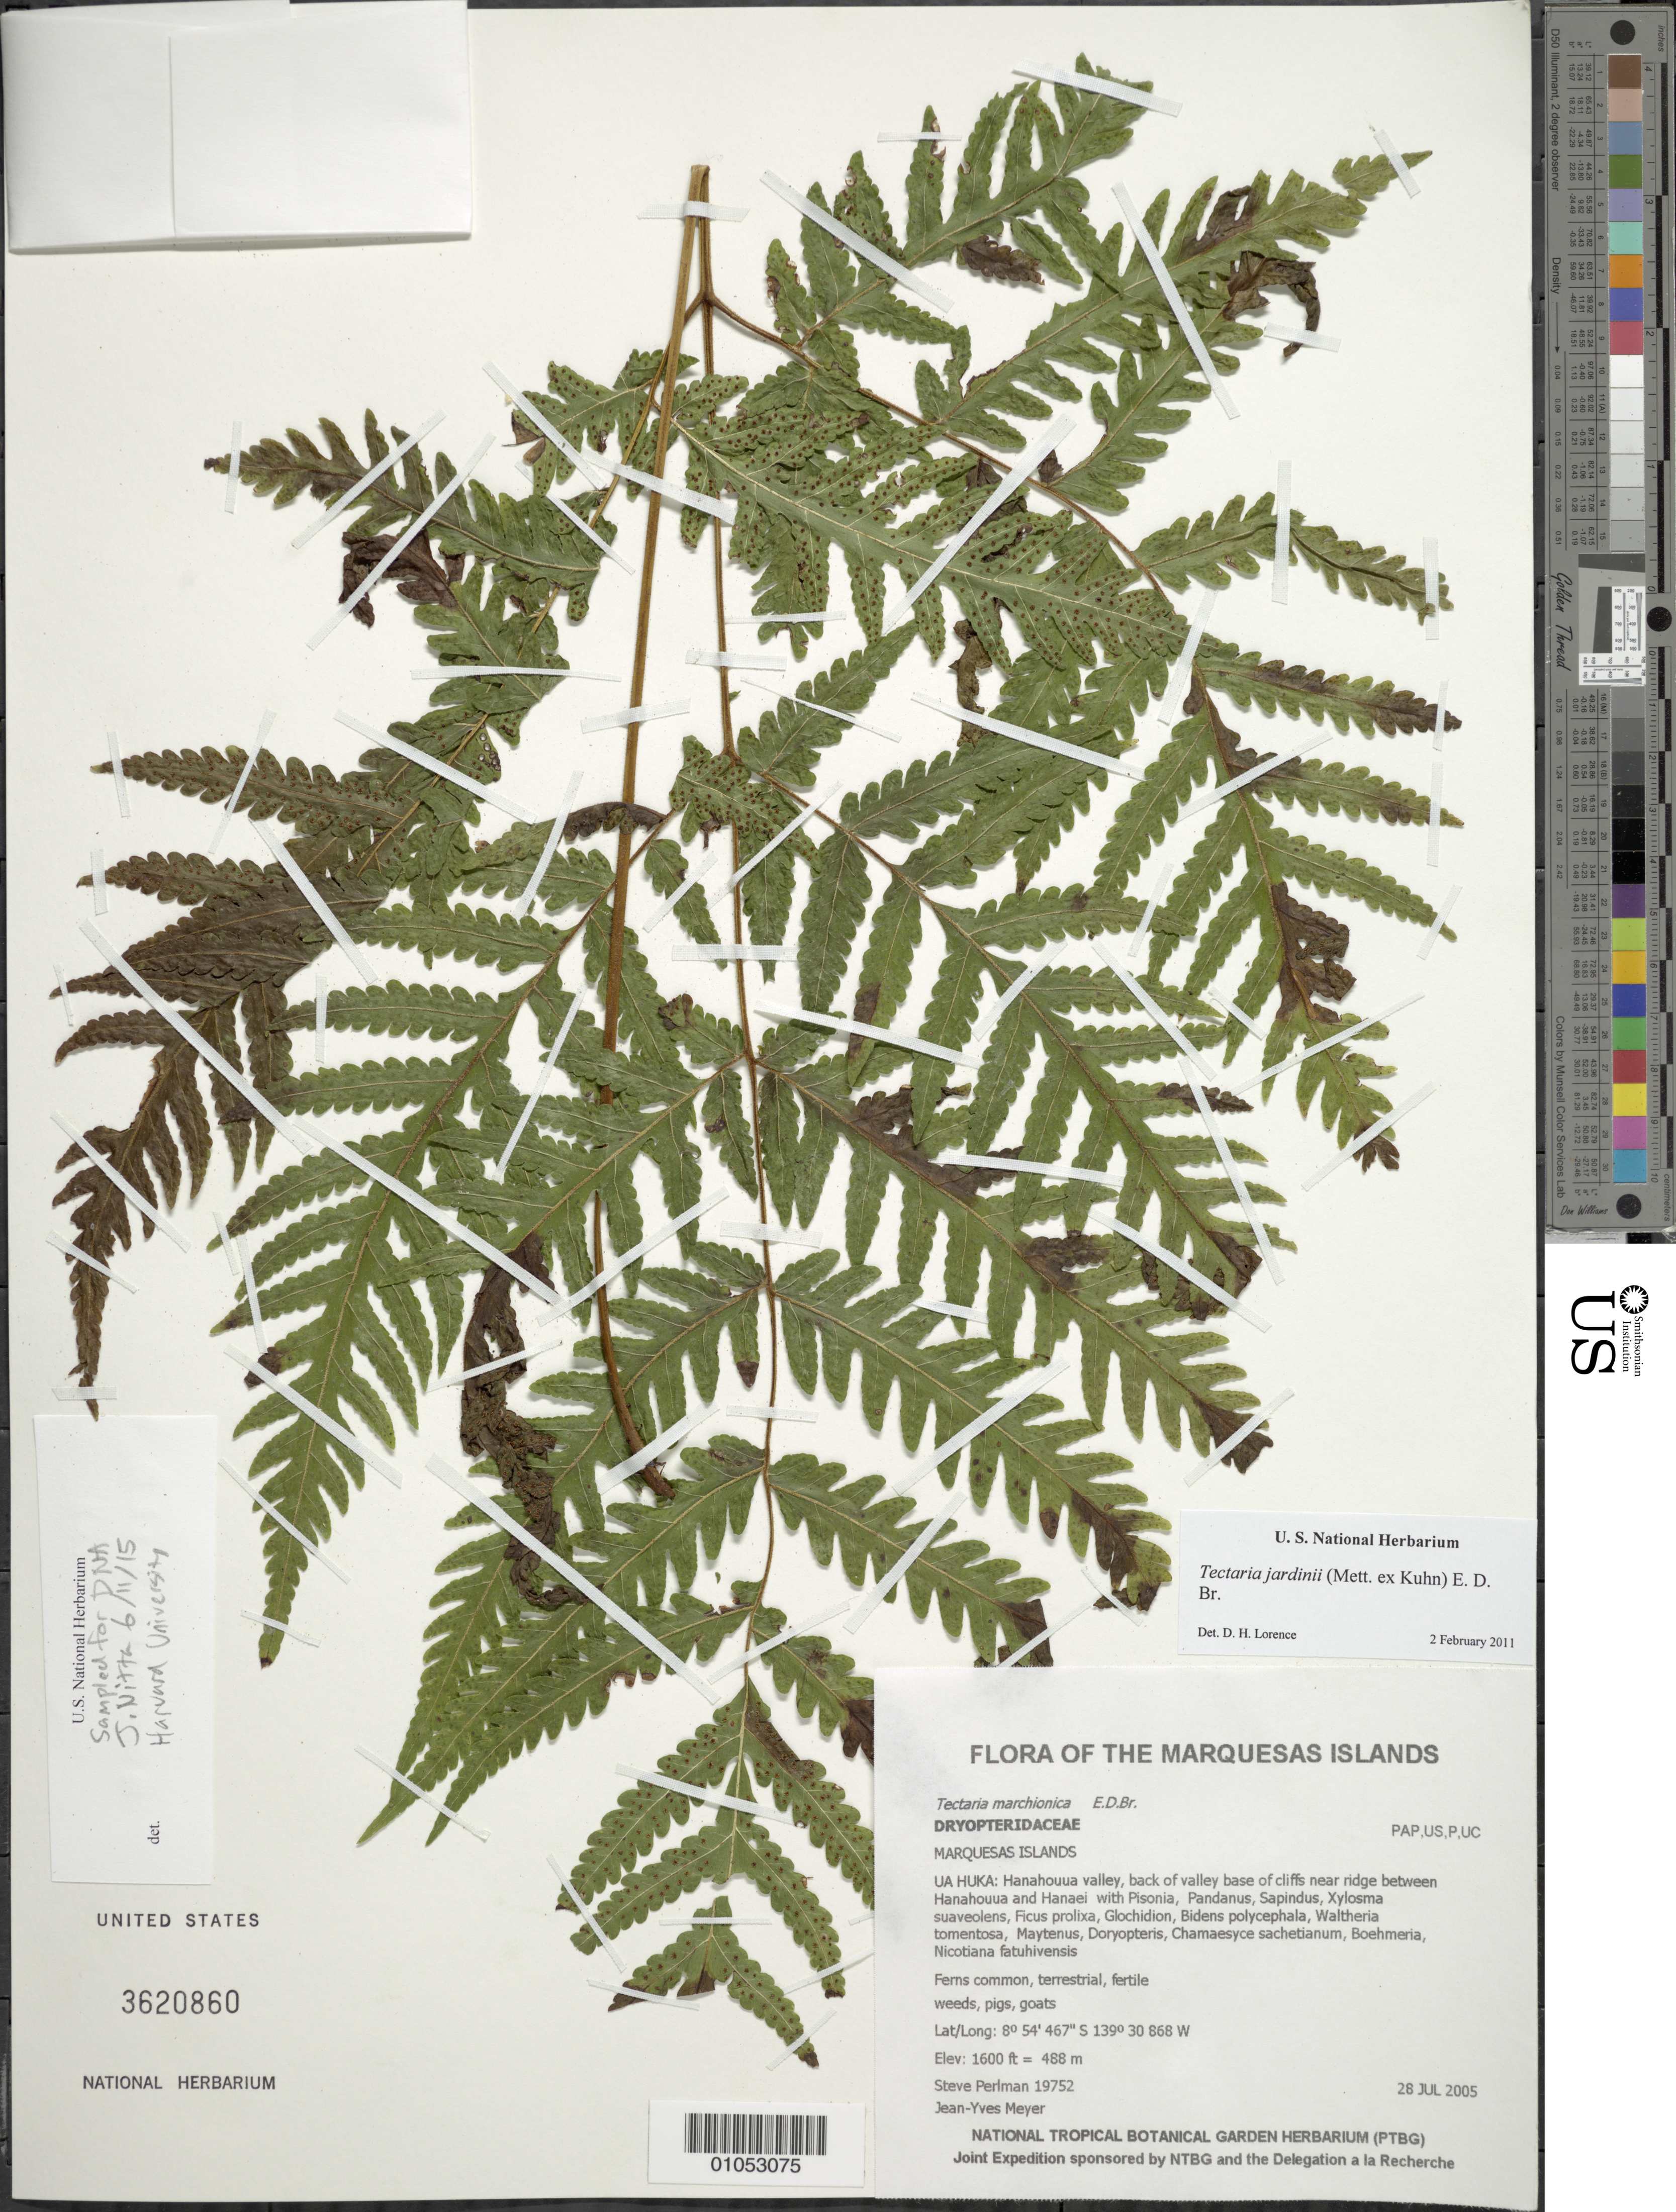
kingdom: Plantae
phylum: Tracheophyta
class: Polypodiopsida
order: Polypodiales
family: Tectariaceae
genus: Tectaria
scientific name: Tectaria jardinii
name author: (Mett. ex Kuhn) E.D. Br.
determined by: Lorence, David H., (PTBG), National Tropical Botanical Garden (UNITED STATES)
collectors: S. P. Perlman & J.-Y. Meyer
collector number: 19752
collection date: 2005-07-28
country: French Polynesia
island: Ua Huka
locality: Hanahouua valley, back of valley base of cliffs near ridge between Hanahouua and Hanaei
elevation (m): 488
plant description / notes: Weeds, pigs, goats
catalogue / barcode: US 3620860